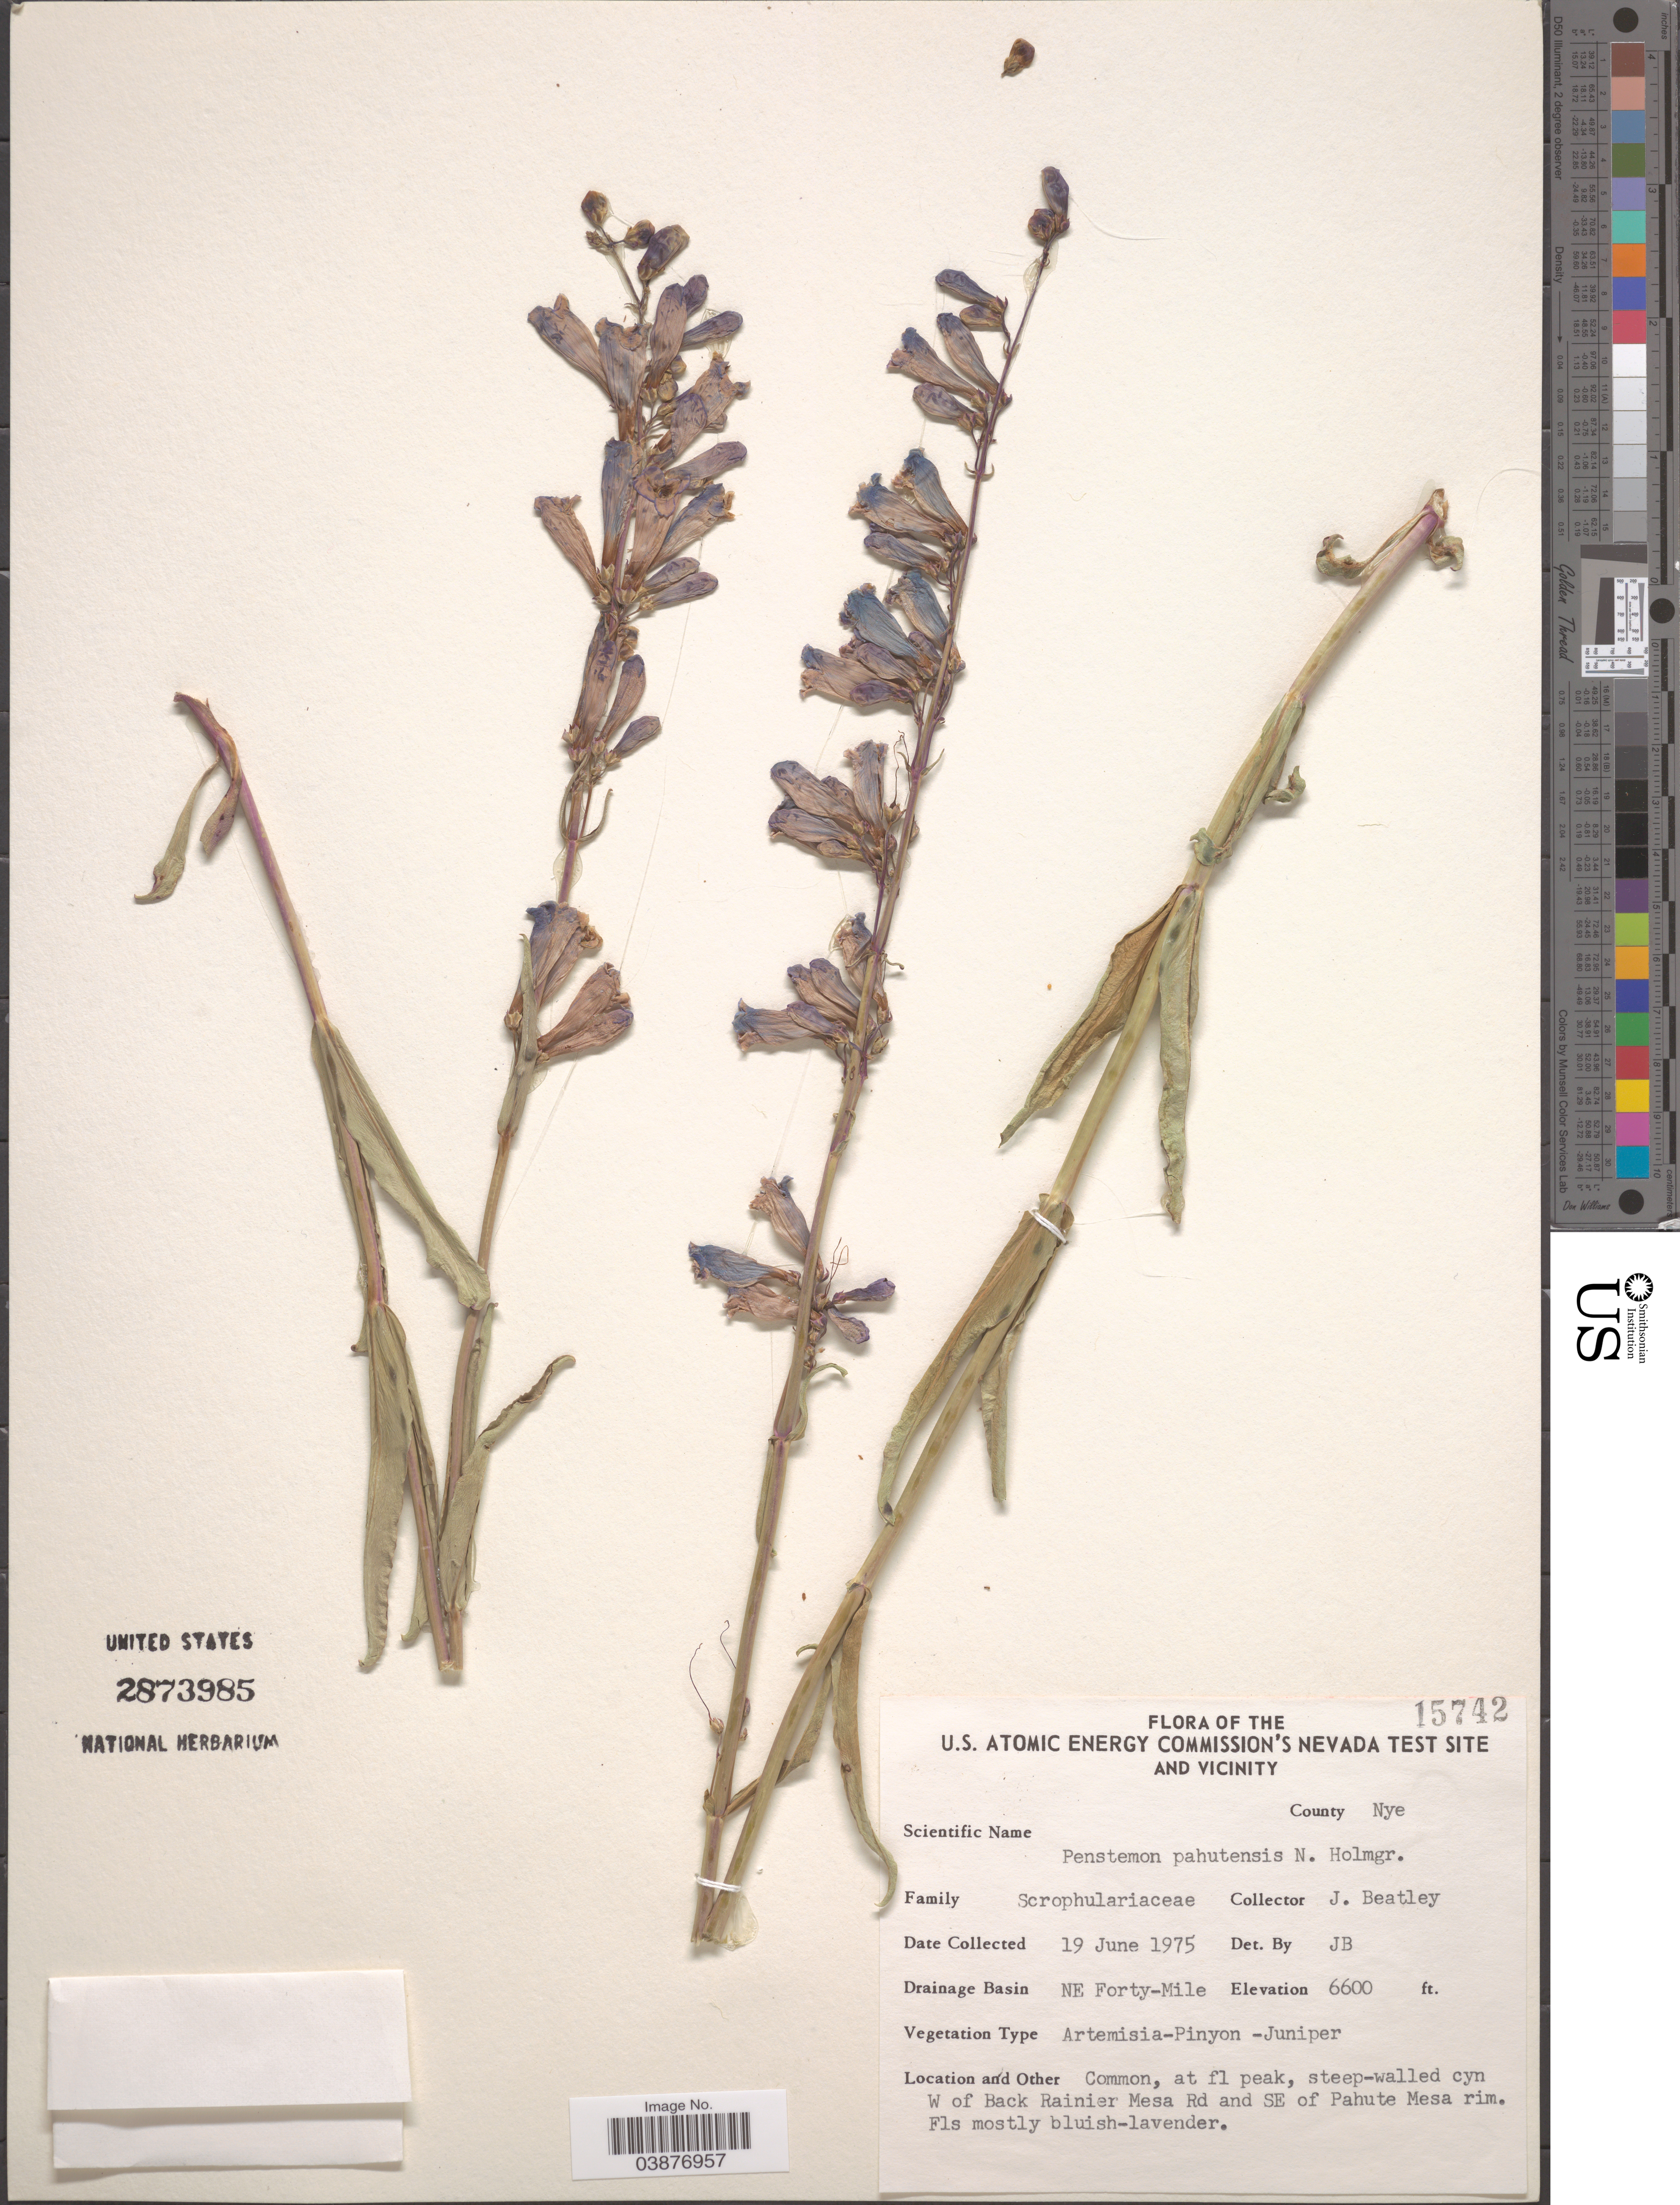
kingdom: Plantae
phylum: Tracheophyta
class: Magnoliopsida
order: Lamiales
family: Plantaginaceae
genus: Penstemon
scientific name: Penstemon pahutensis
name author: N.H. Holmgren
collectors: J. C. Beatley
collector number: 15742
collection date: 1975-06-19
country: United States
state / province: Nevada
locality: U.S. Atomic Energy Commission's Nevada Test Site and Vicinity. County Nye. Drainage Basin NE Forty-Mile. Steep-walled cyn W of Bak Rainier Mesa Rd and SE of Pahute Mesa rim.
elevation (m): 2012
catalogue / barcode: US 2873985